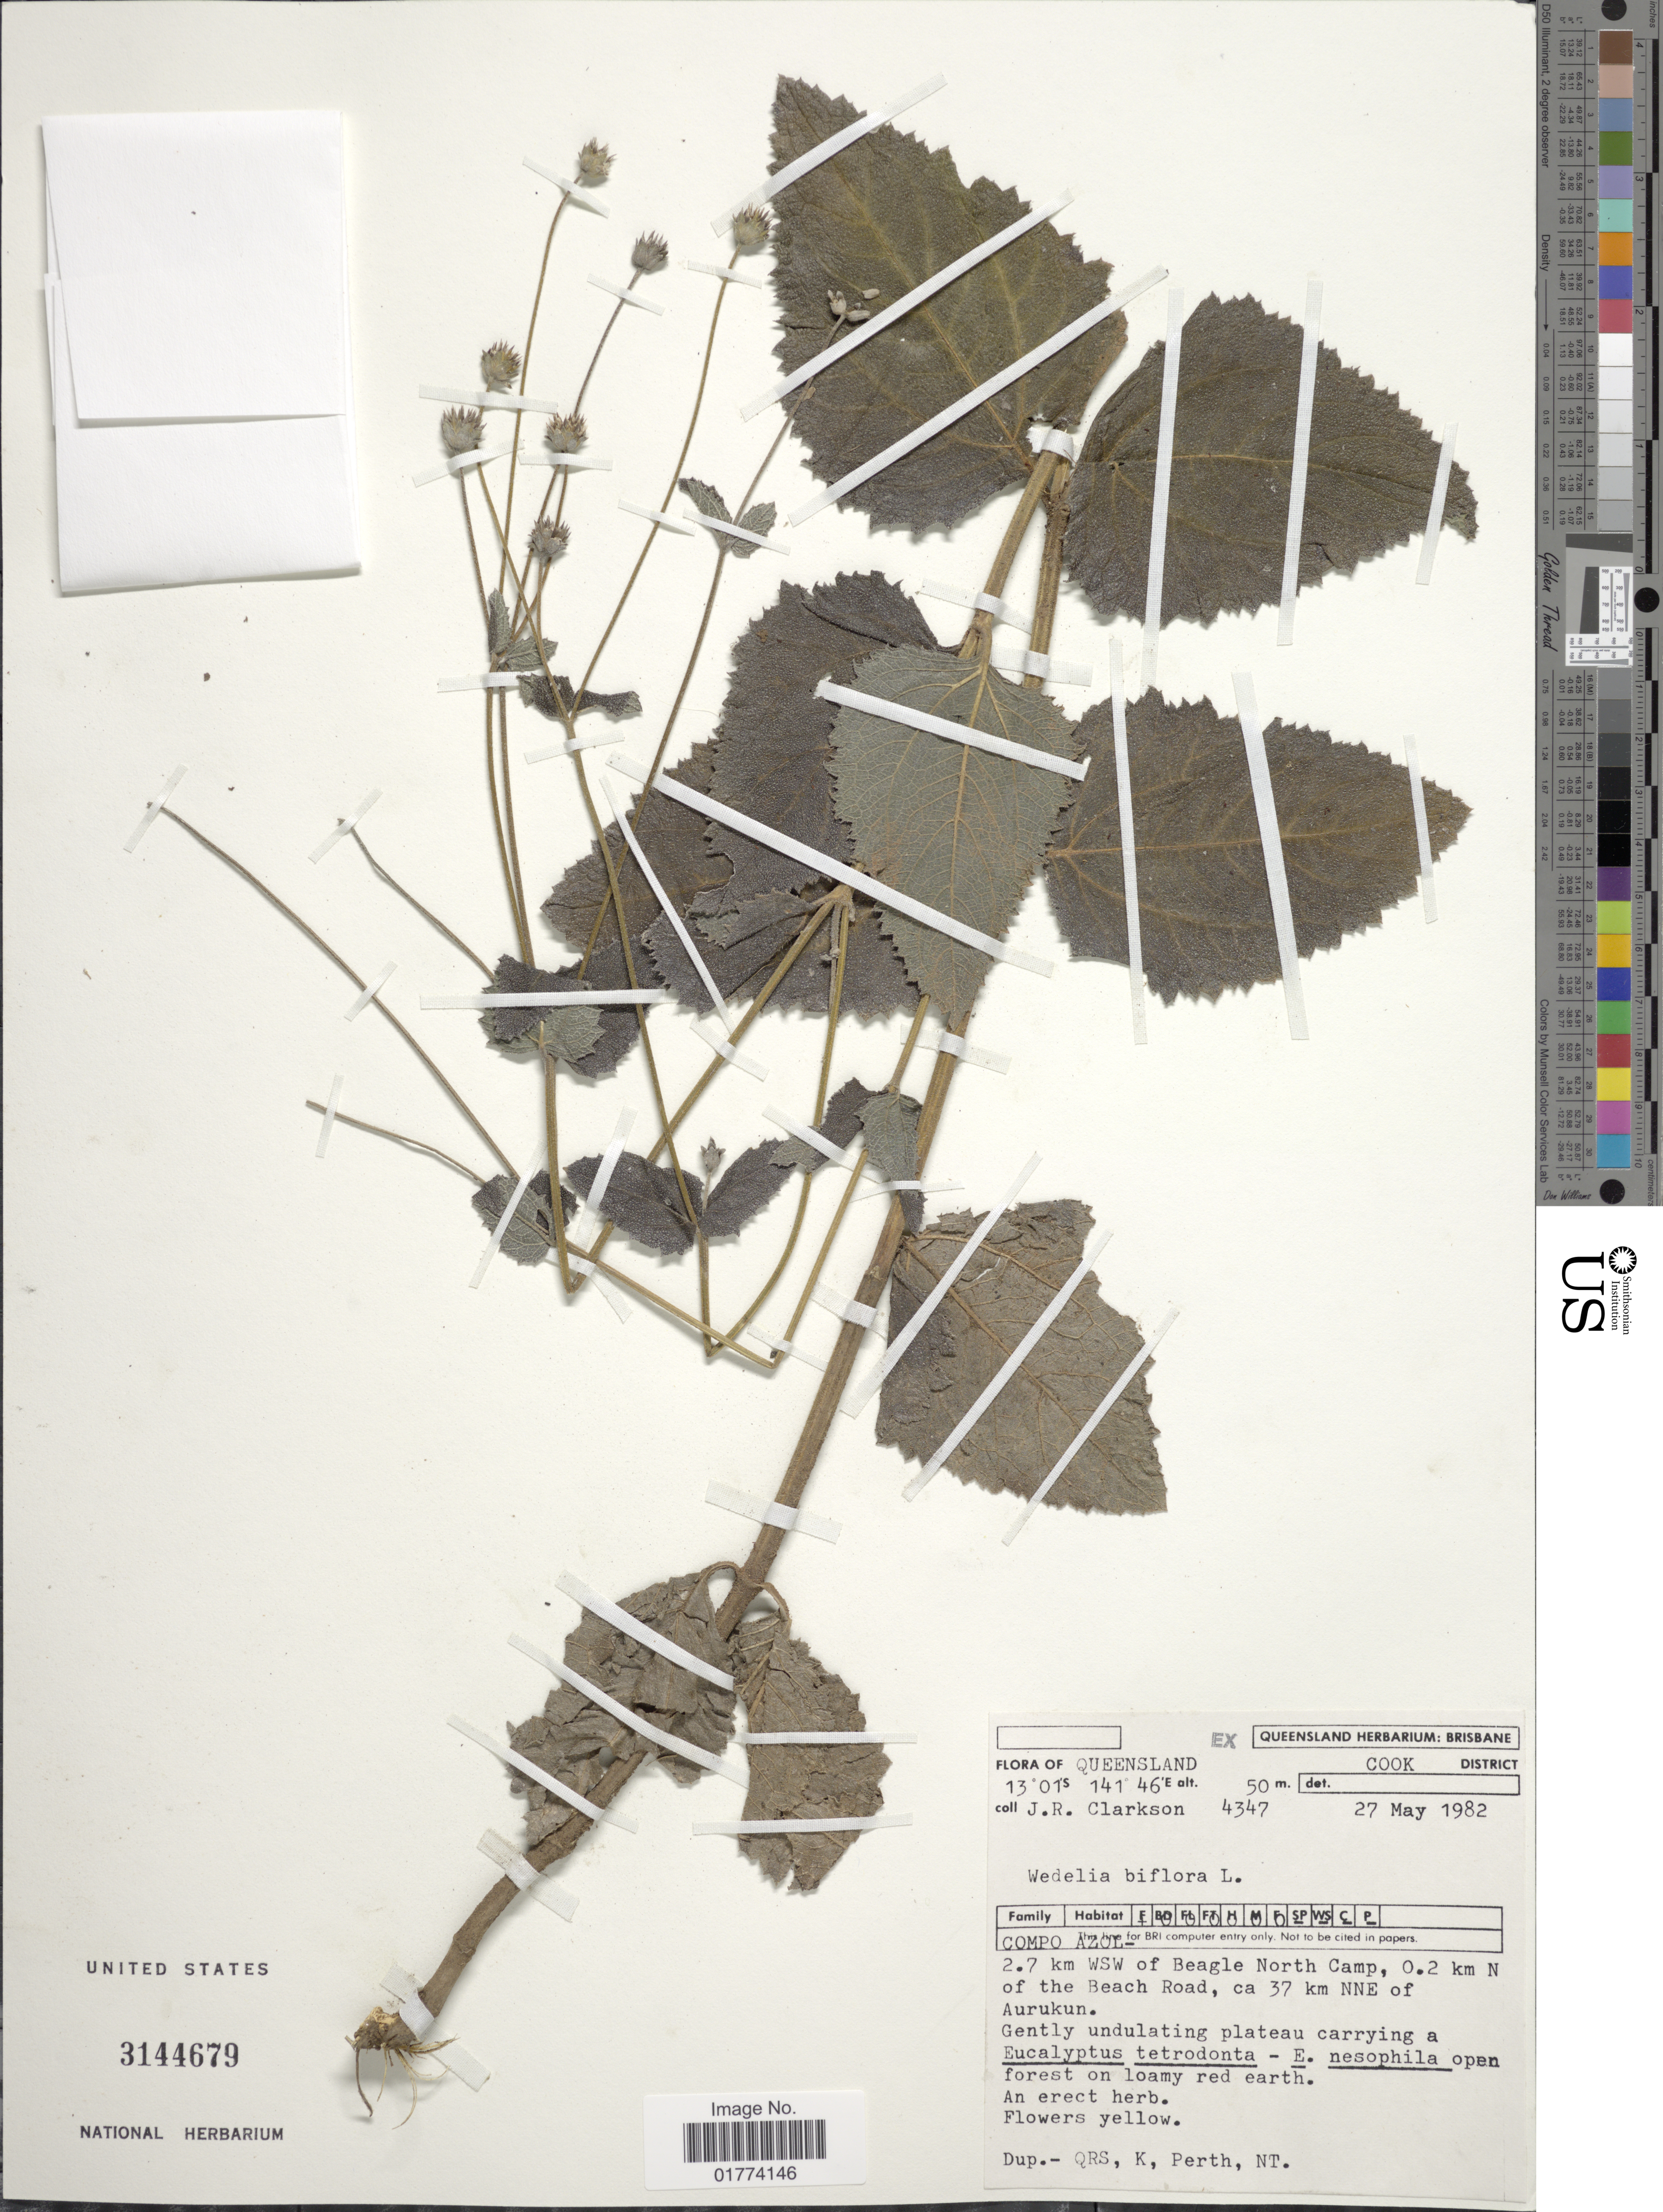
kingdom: Plantae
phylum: Tracheophyta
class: Magnoliopsida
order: Asterales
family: Asteraceae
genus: Wollastonia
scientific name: Wollastonia biflora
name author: (L.) DC.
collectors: J. Clarkson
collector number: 4347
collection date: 1982-05-27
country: Australia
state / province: Queensland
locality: Cook District, 2.7 km WSW of Beagle North Camp, 0.2 km N of the Beach Road, ca 37 km NNE of Aurukun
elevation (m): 50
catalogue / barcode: US 3144679